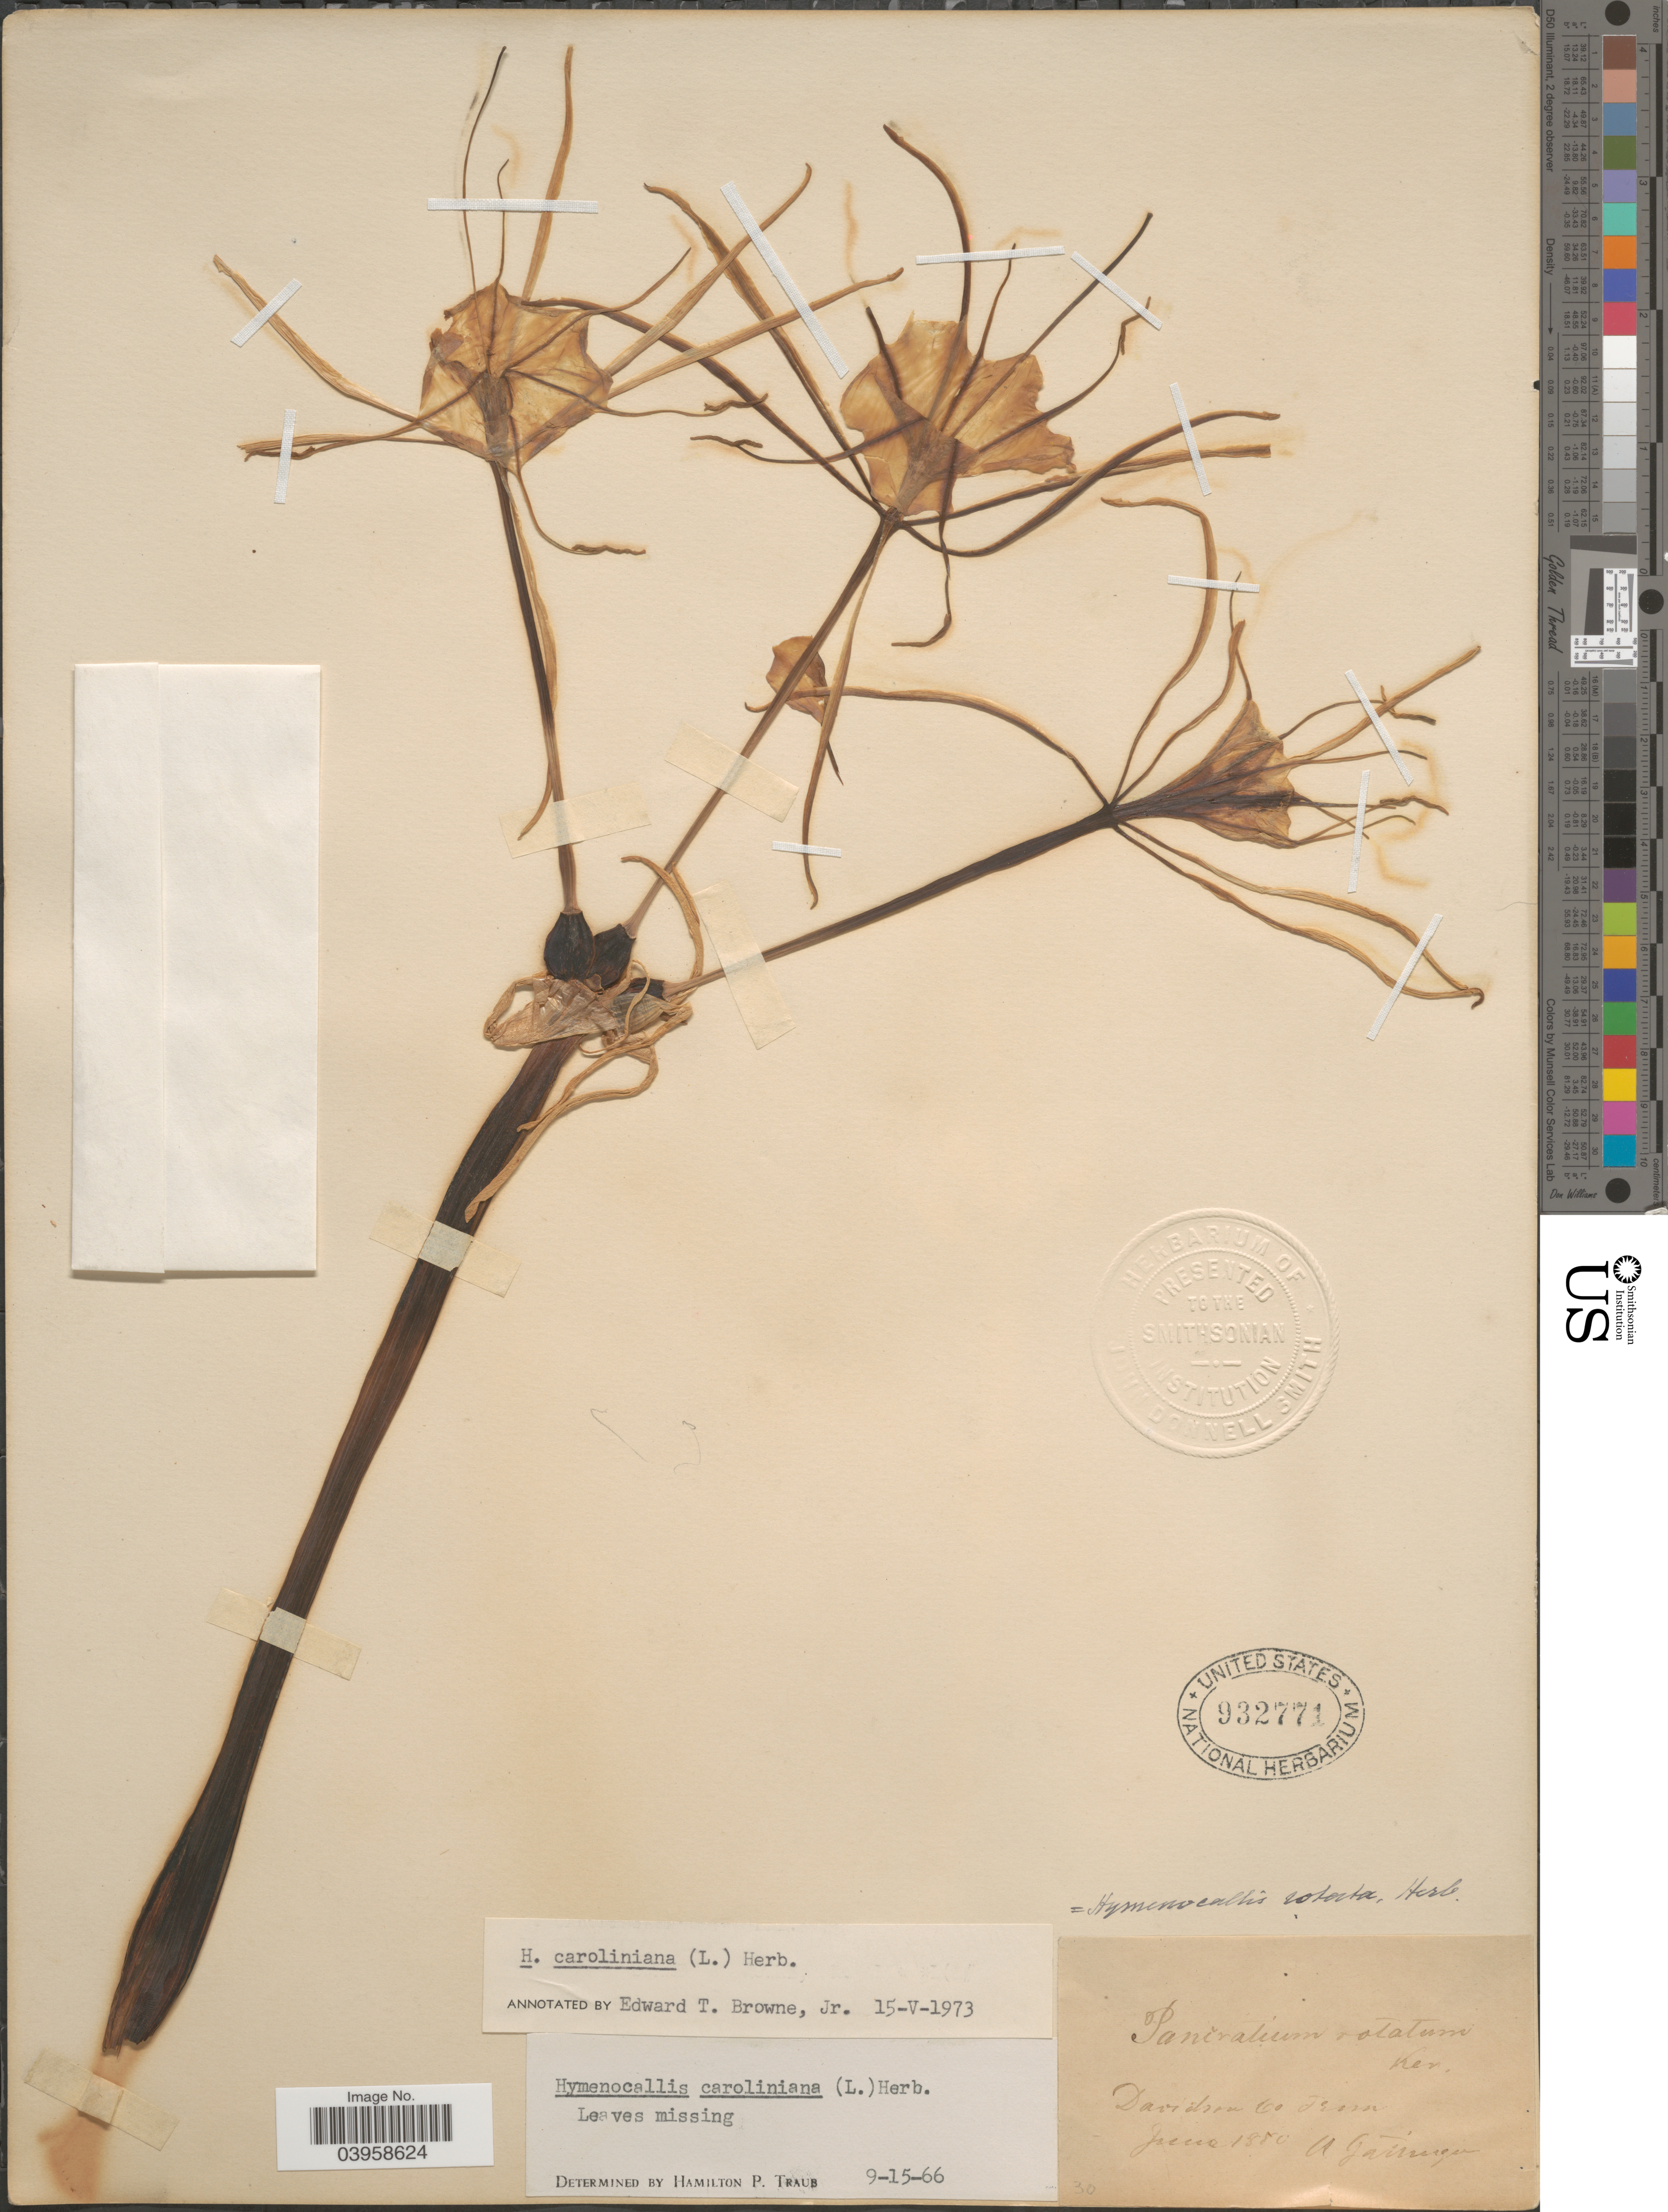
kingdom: Plantae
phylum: Tracheophyta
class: Liliopsida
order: Asparagales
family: Amaryllidaceae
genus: Hymenocallis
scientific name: Hymenocallis caroliniana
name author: (L.) Herb.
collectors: A. Gattinger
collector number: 30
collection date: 1880-06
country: United States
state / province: Tennessee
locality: Davidson Co.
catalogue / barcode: US 932771